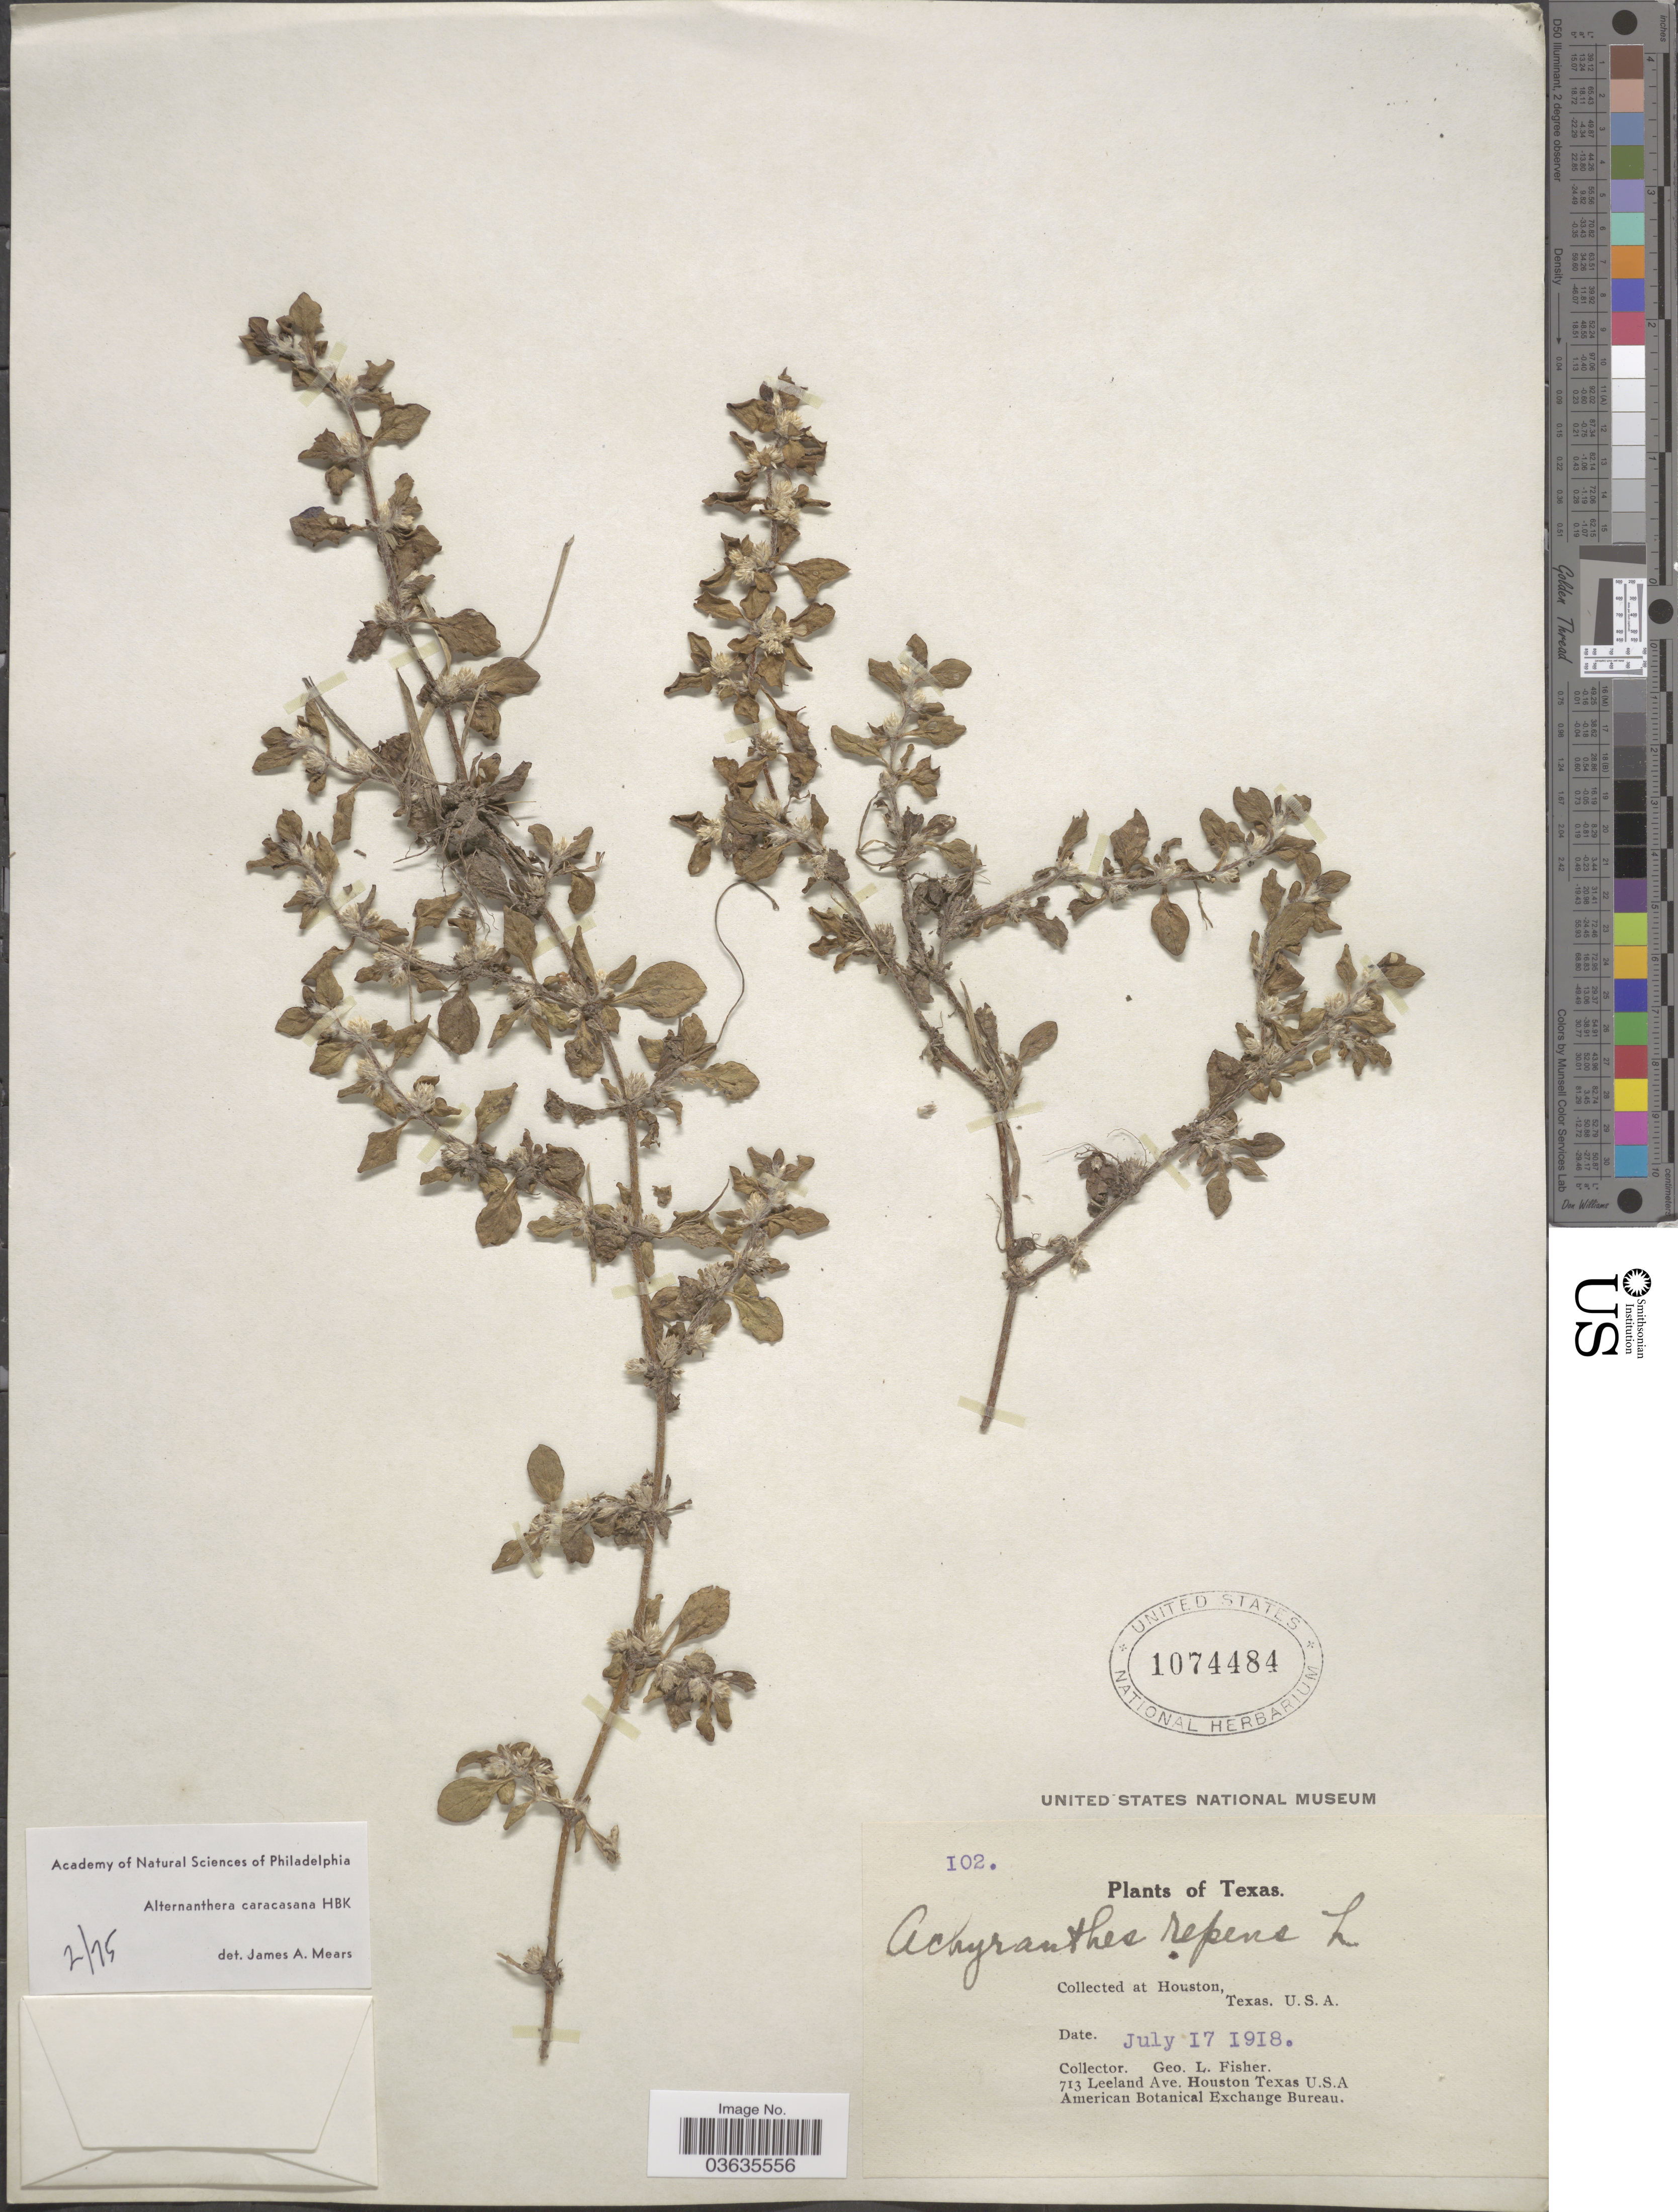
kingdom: Plantae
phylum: Tracheophyta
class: Magnoliopsida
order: Caryophyllales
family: Amaranthaceae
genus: Alternanthera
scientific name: Alternanthera caracasana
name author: Kunth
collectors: G. L. Fisher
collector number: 102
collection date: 1918-07-17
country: United States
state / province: Texas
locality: Houston.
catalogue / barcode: US 1074484